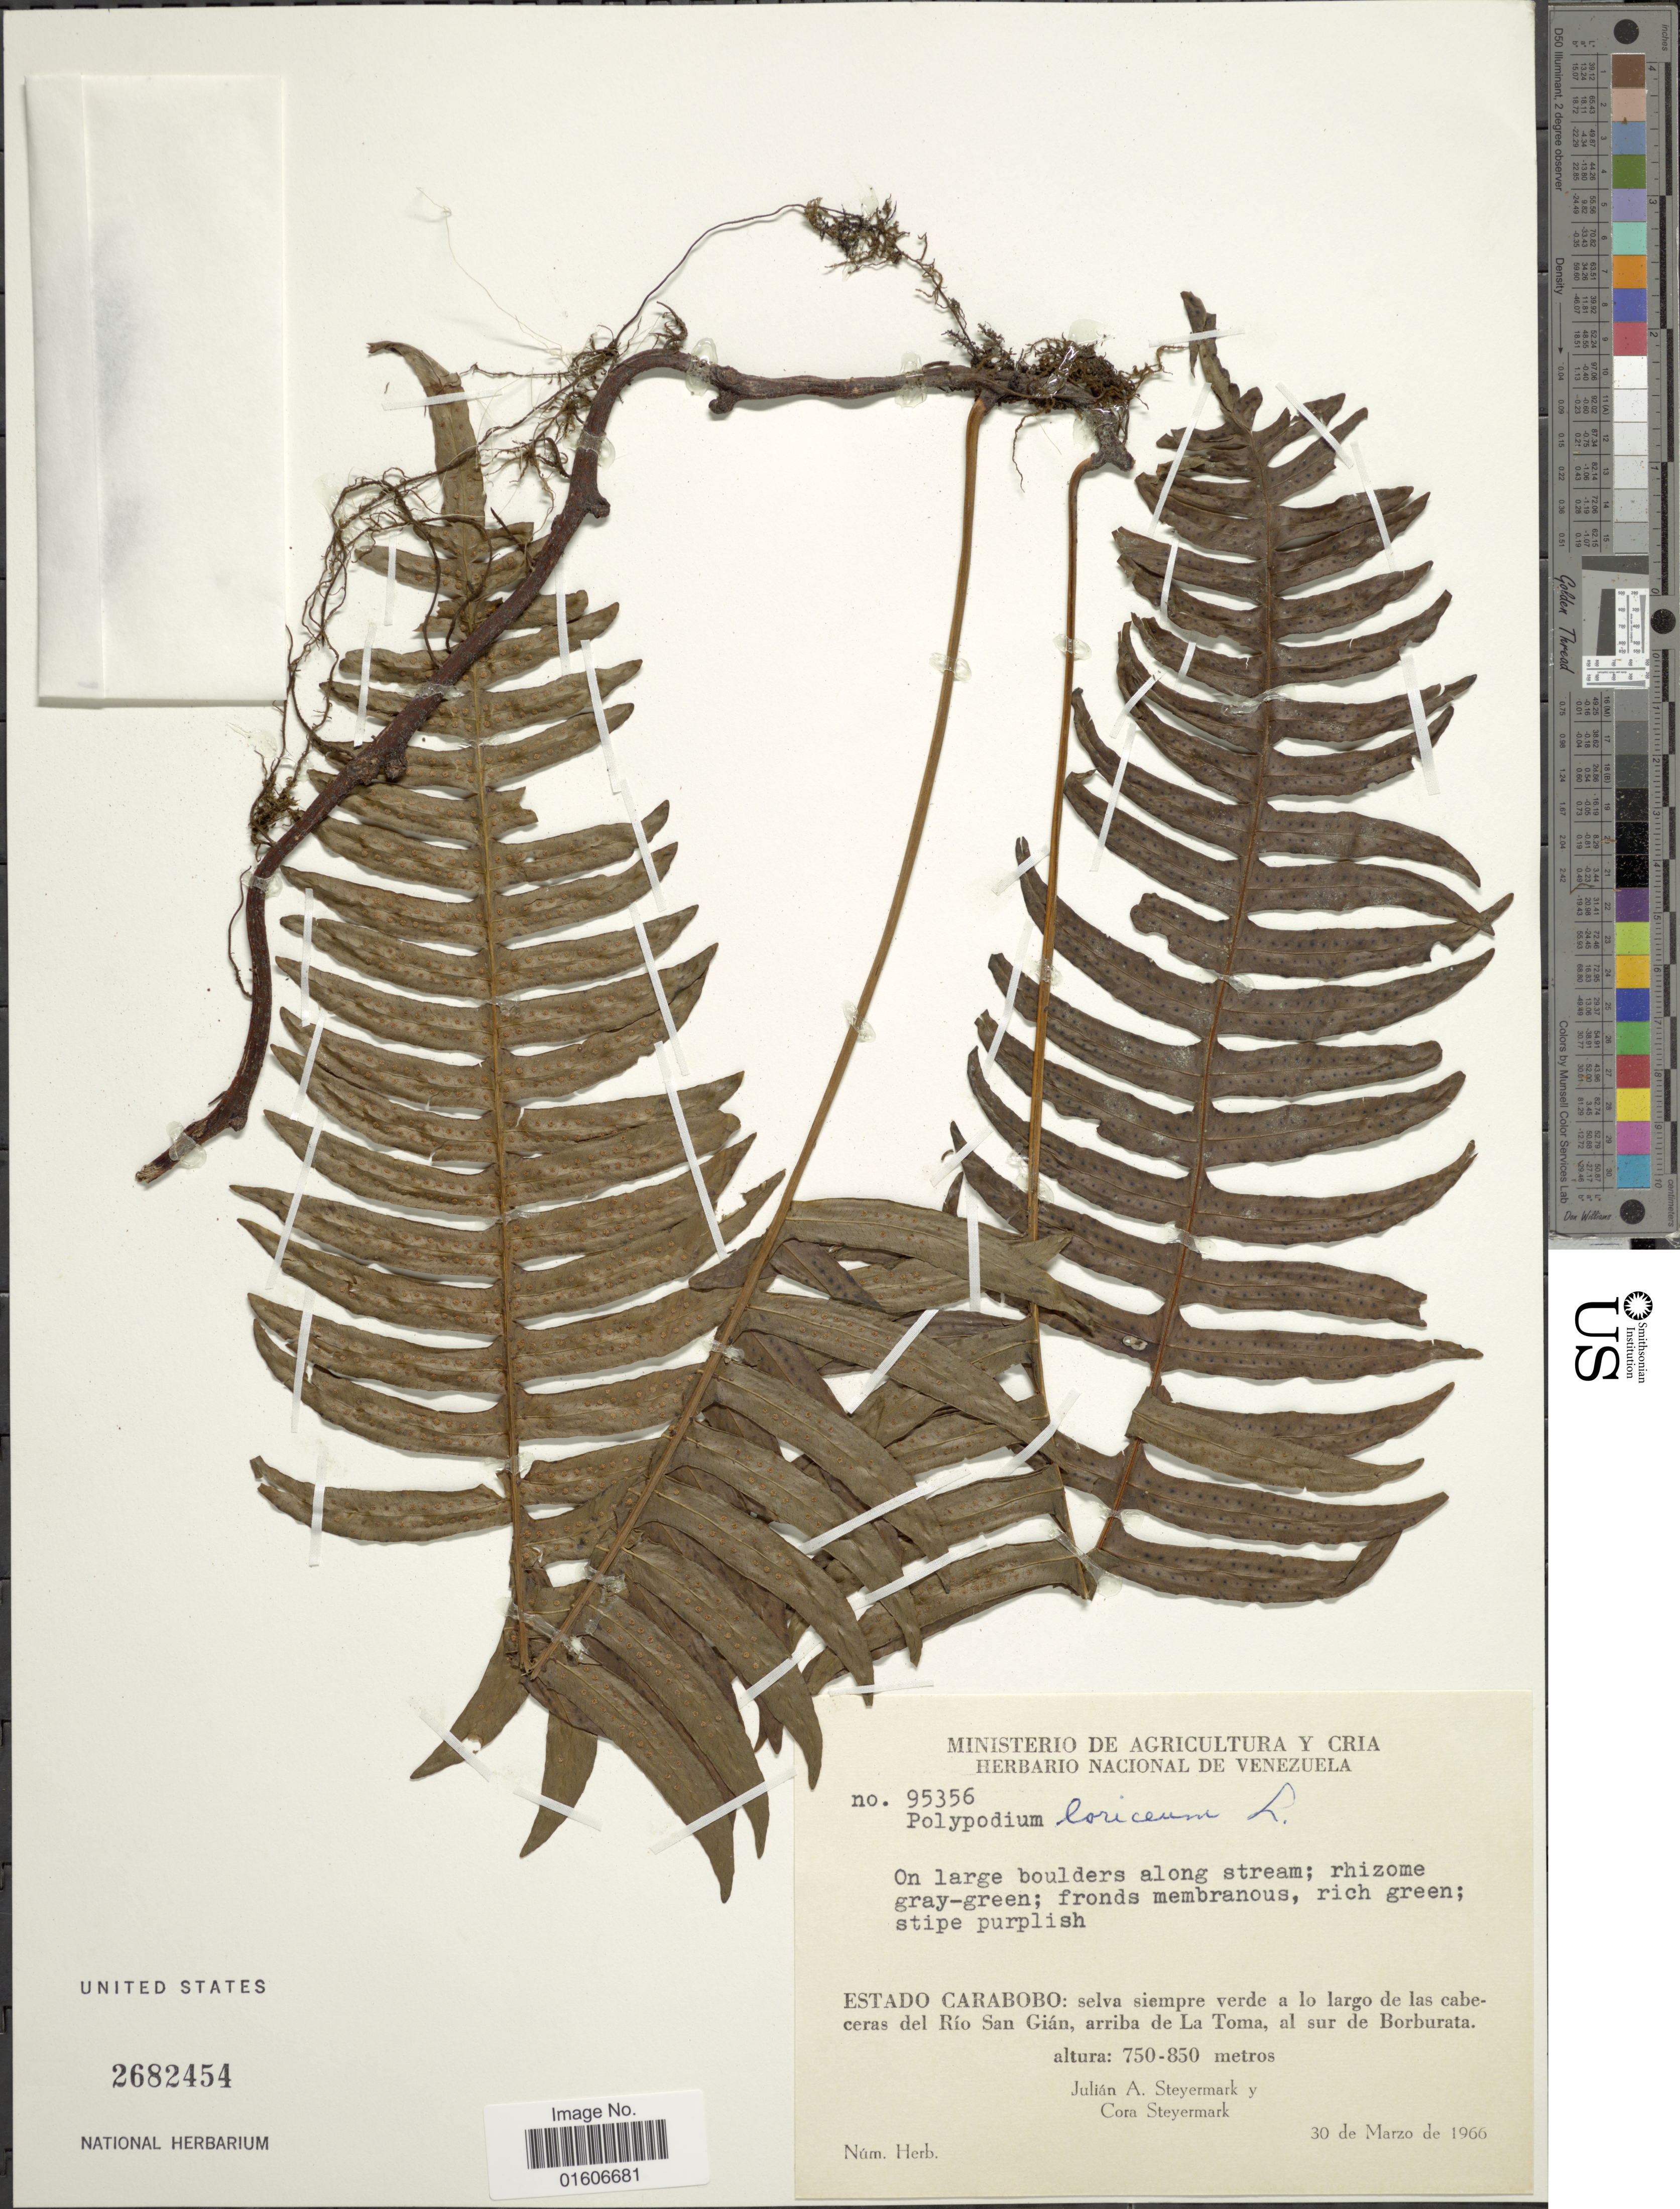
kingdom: Plantae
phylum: Tracheophyta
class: Polypodiopsida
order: Polypodiales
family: Polypodiaceae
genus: Serpocaulon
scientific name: Serpocaulon loriceum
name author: (L.) A.R. Sm.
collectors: J. Steyermark & C. Steyermark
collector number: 95356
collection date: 1966-03-30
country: Venezuela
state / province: Carabobo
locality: Estado Carabobo: selva siempre verde a lo largo de las cabeceras del Río San Gián, arriba de La Toma, al sur de Borburata.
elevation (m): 750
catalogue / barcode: US 2682454